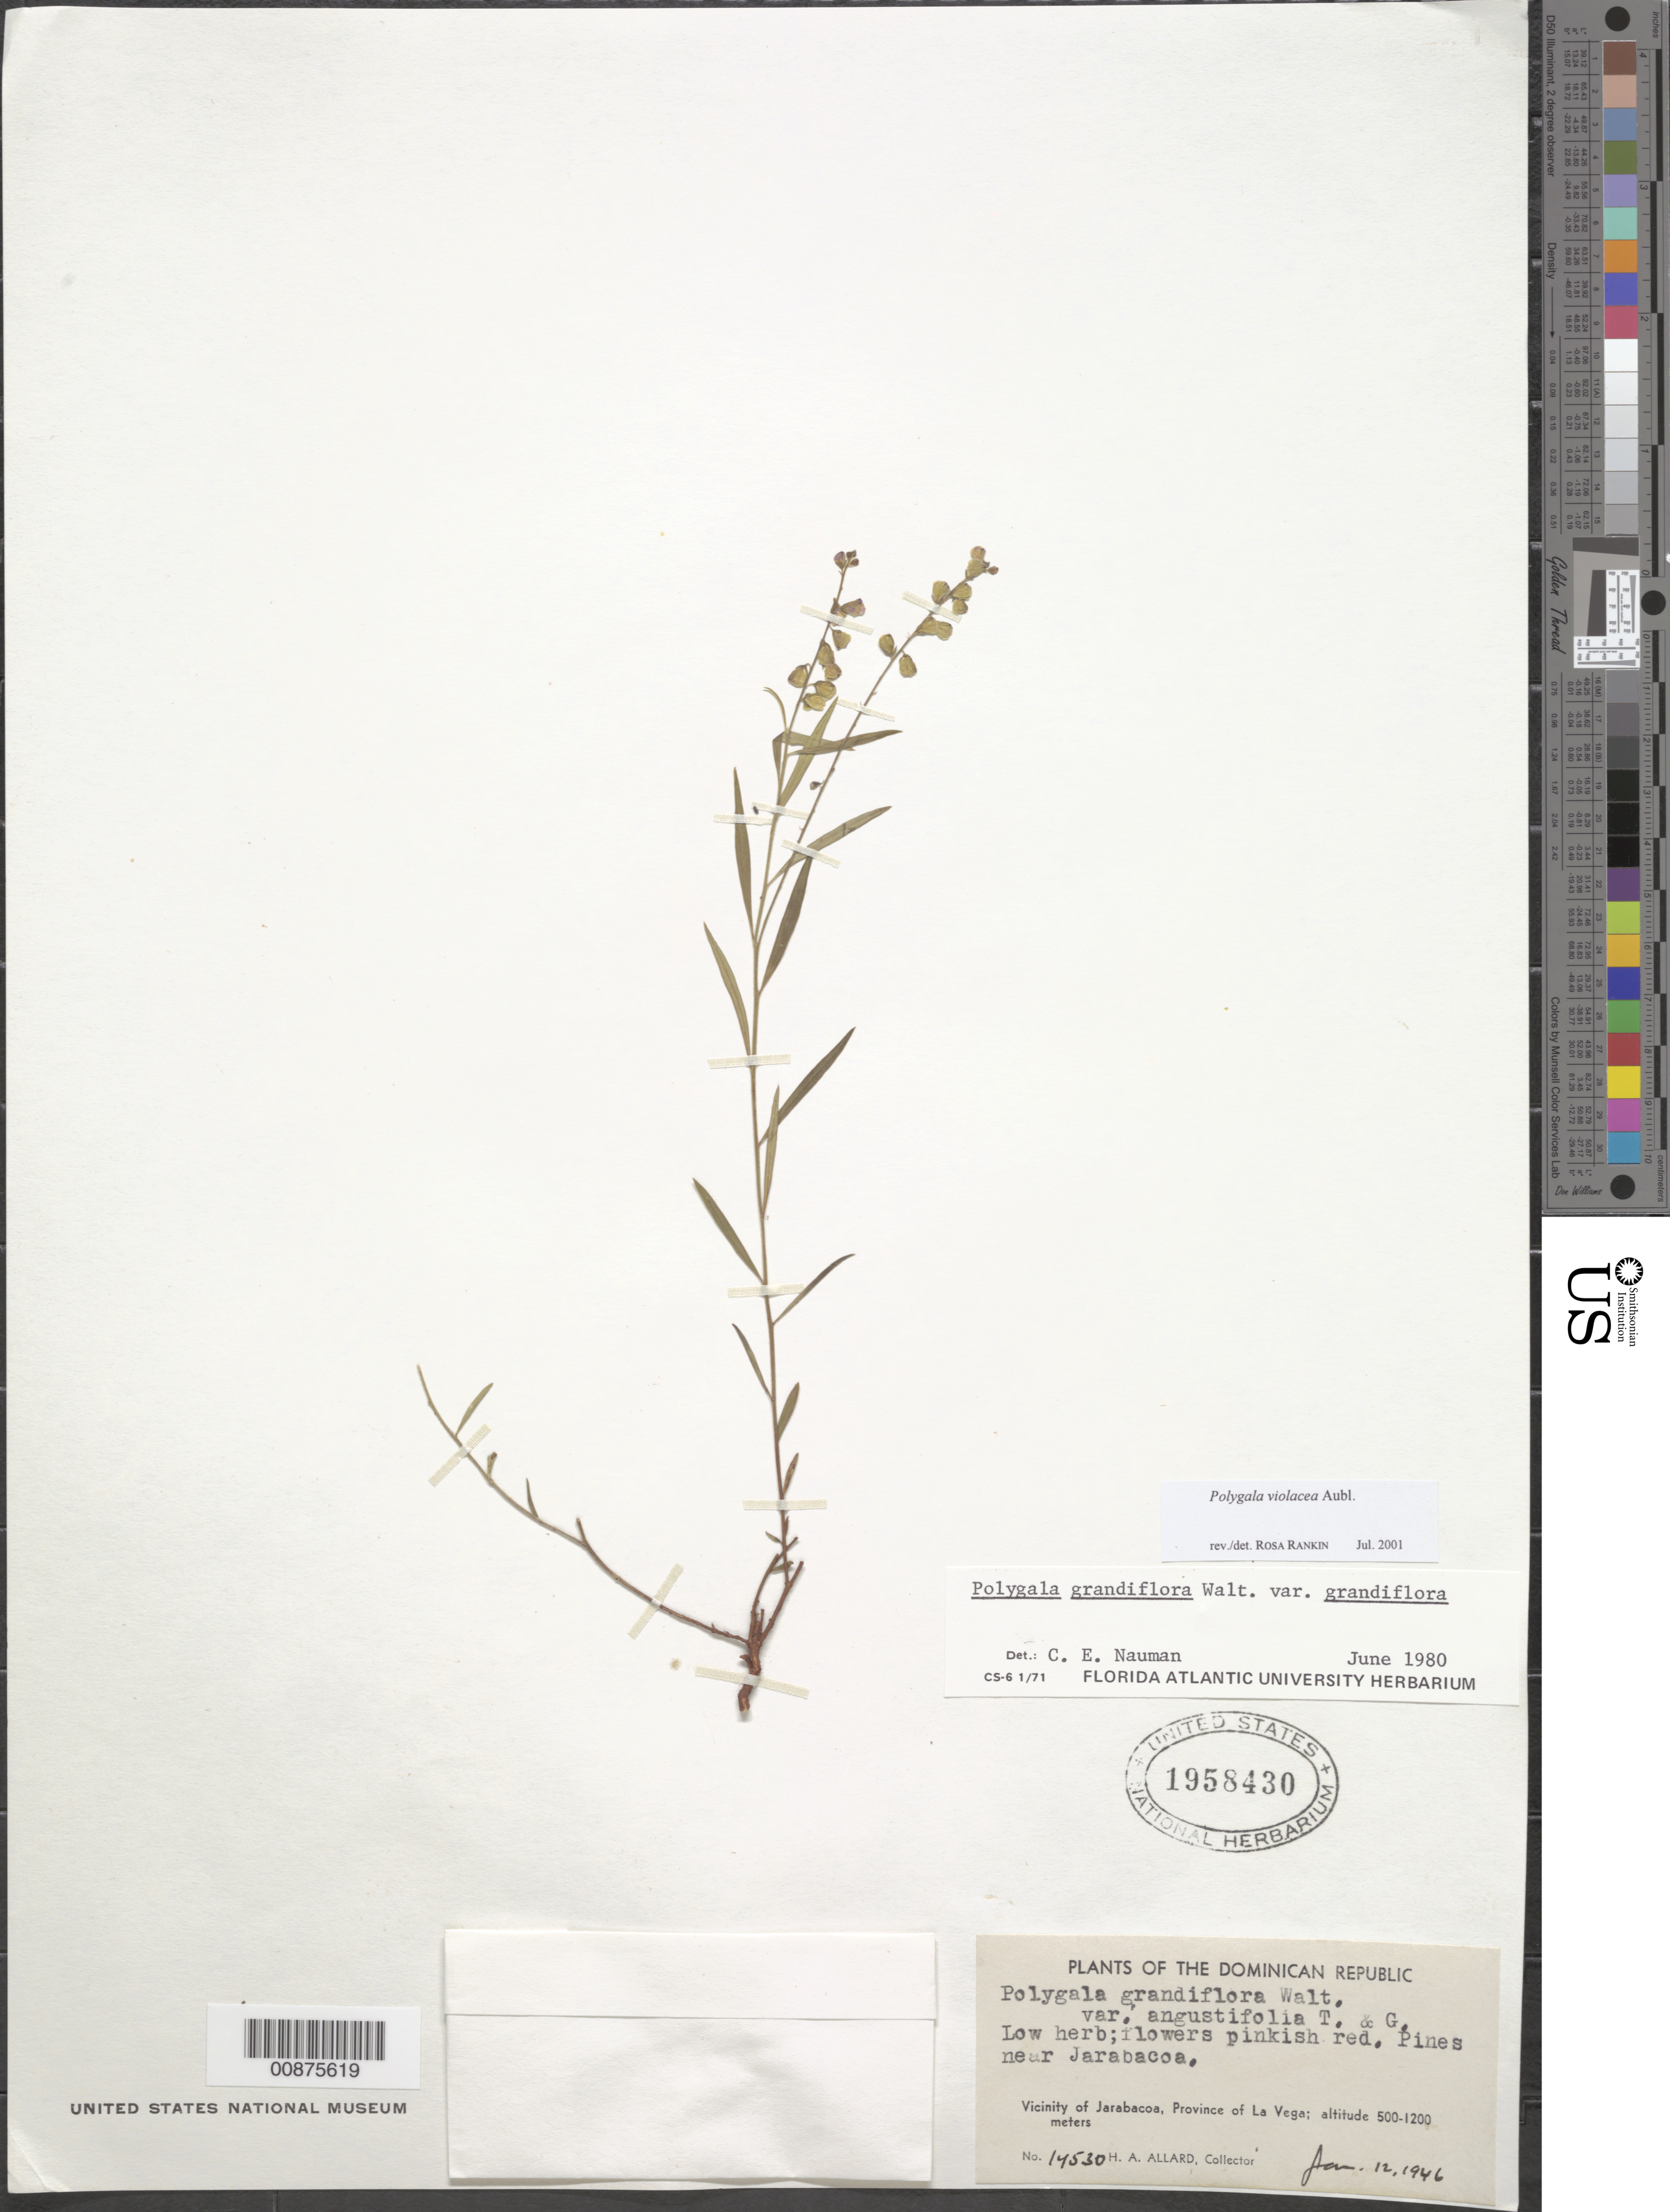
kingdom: Plantae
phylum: Tracheophyta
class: Magnoliopsida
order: Fabales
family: Polygalaceae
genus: Asemeia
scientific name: Asemeia violacea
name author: (Aubl.) J.F.B. Pastore & J.R. Abbott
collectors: H. A. Allard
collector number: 14530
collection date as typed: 12 Jan 1946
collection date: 1946-01-12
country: Dominican Republic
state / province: La Vega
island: Hispaniola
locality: Vicinity of Jarabacoa, near town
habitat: Pines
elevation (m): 500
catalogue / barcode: US 1958430